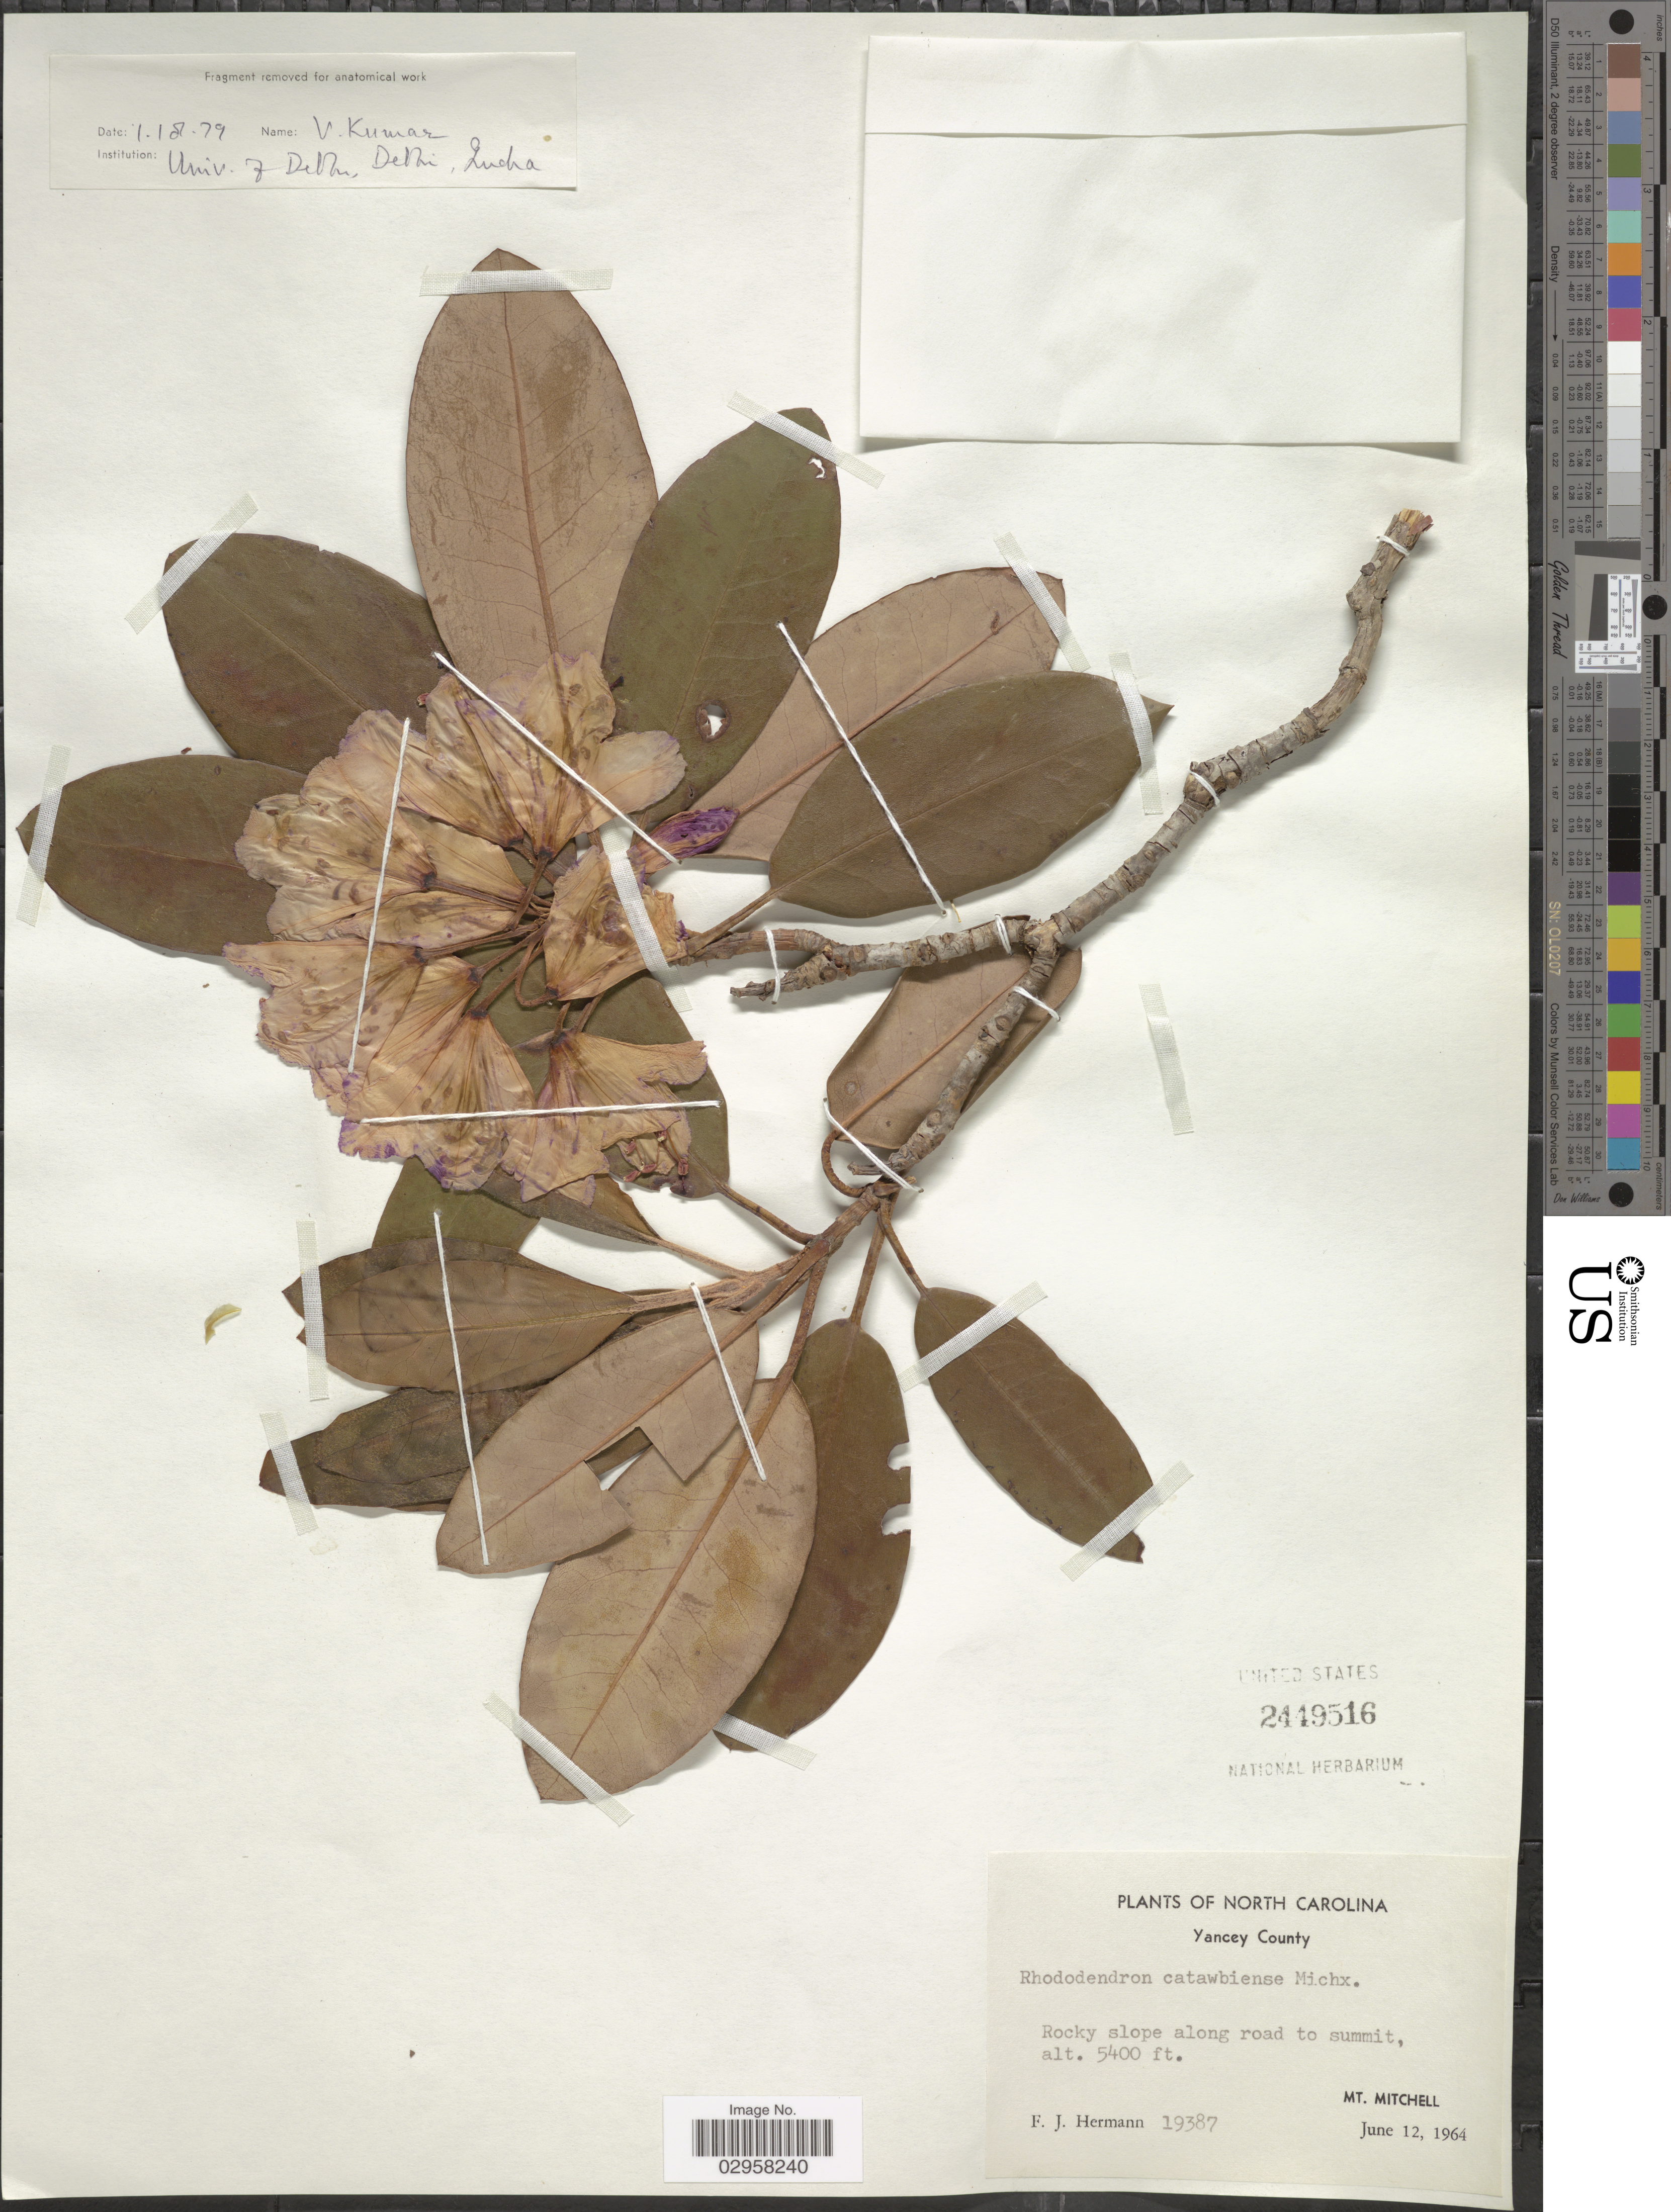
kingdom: Plantae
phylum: Tracheophyta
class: Magnoliopsida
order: Ericales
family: Ericaceae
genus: Rhododendron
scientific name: Rhododendron catawbiense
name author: Michx.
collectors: F. J. Hermann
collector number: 19387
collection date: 1964-06-12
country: United States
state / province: North Carolina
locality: Yancey County. Along road to summit. Mt. Mitchell.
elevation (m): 1646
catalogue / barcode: US 2449516